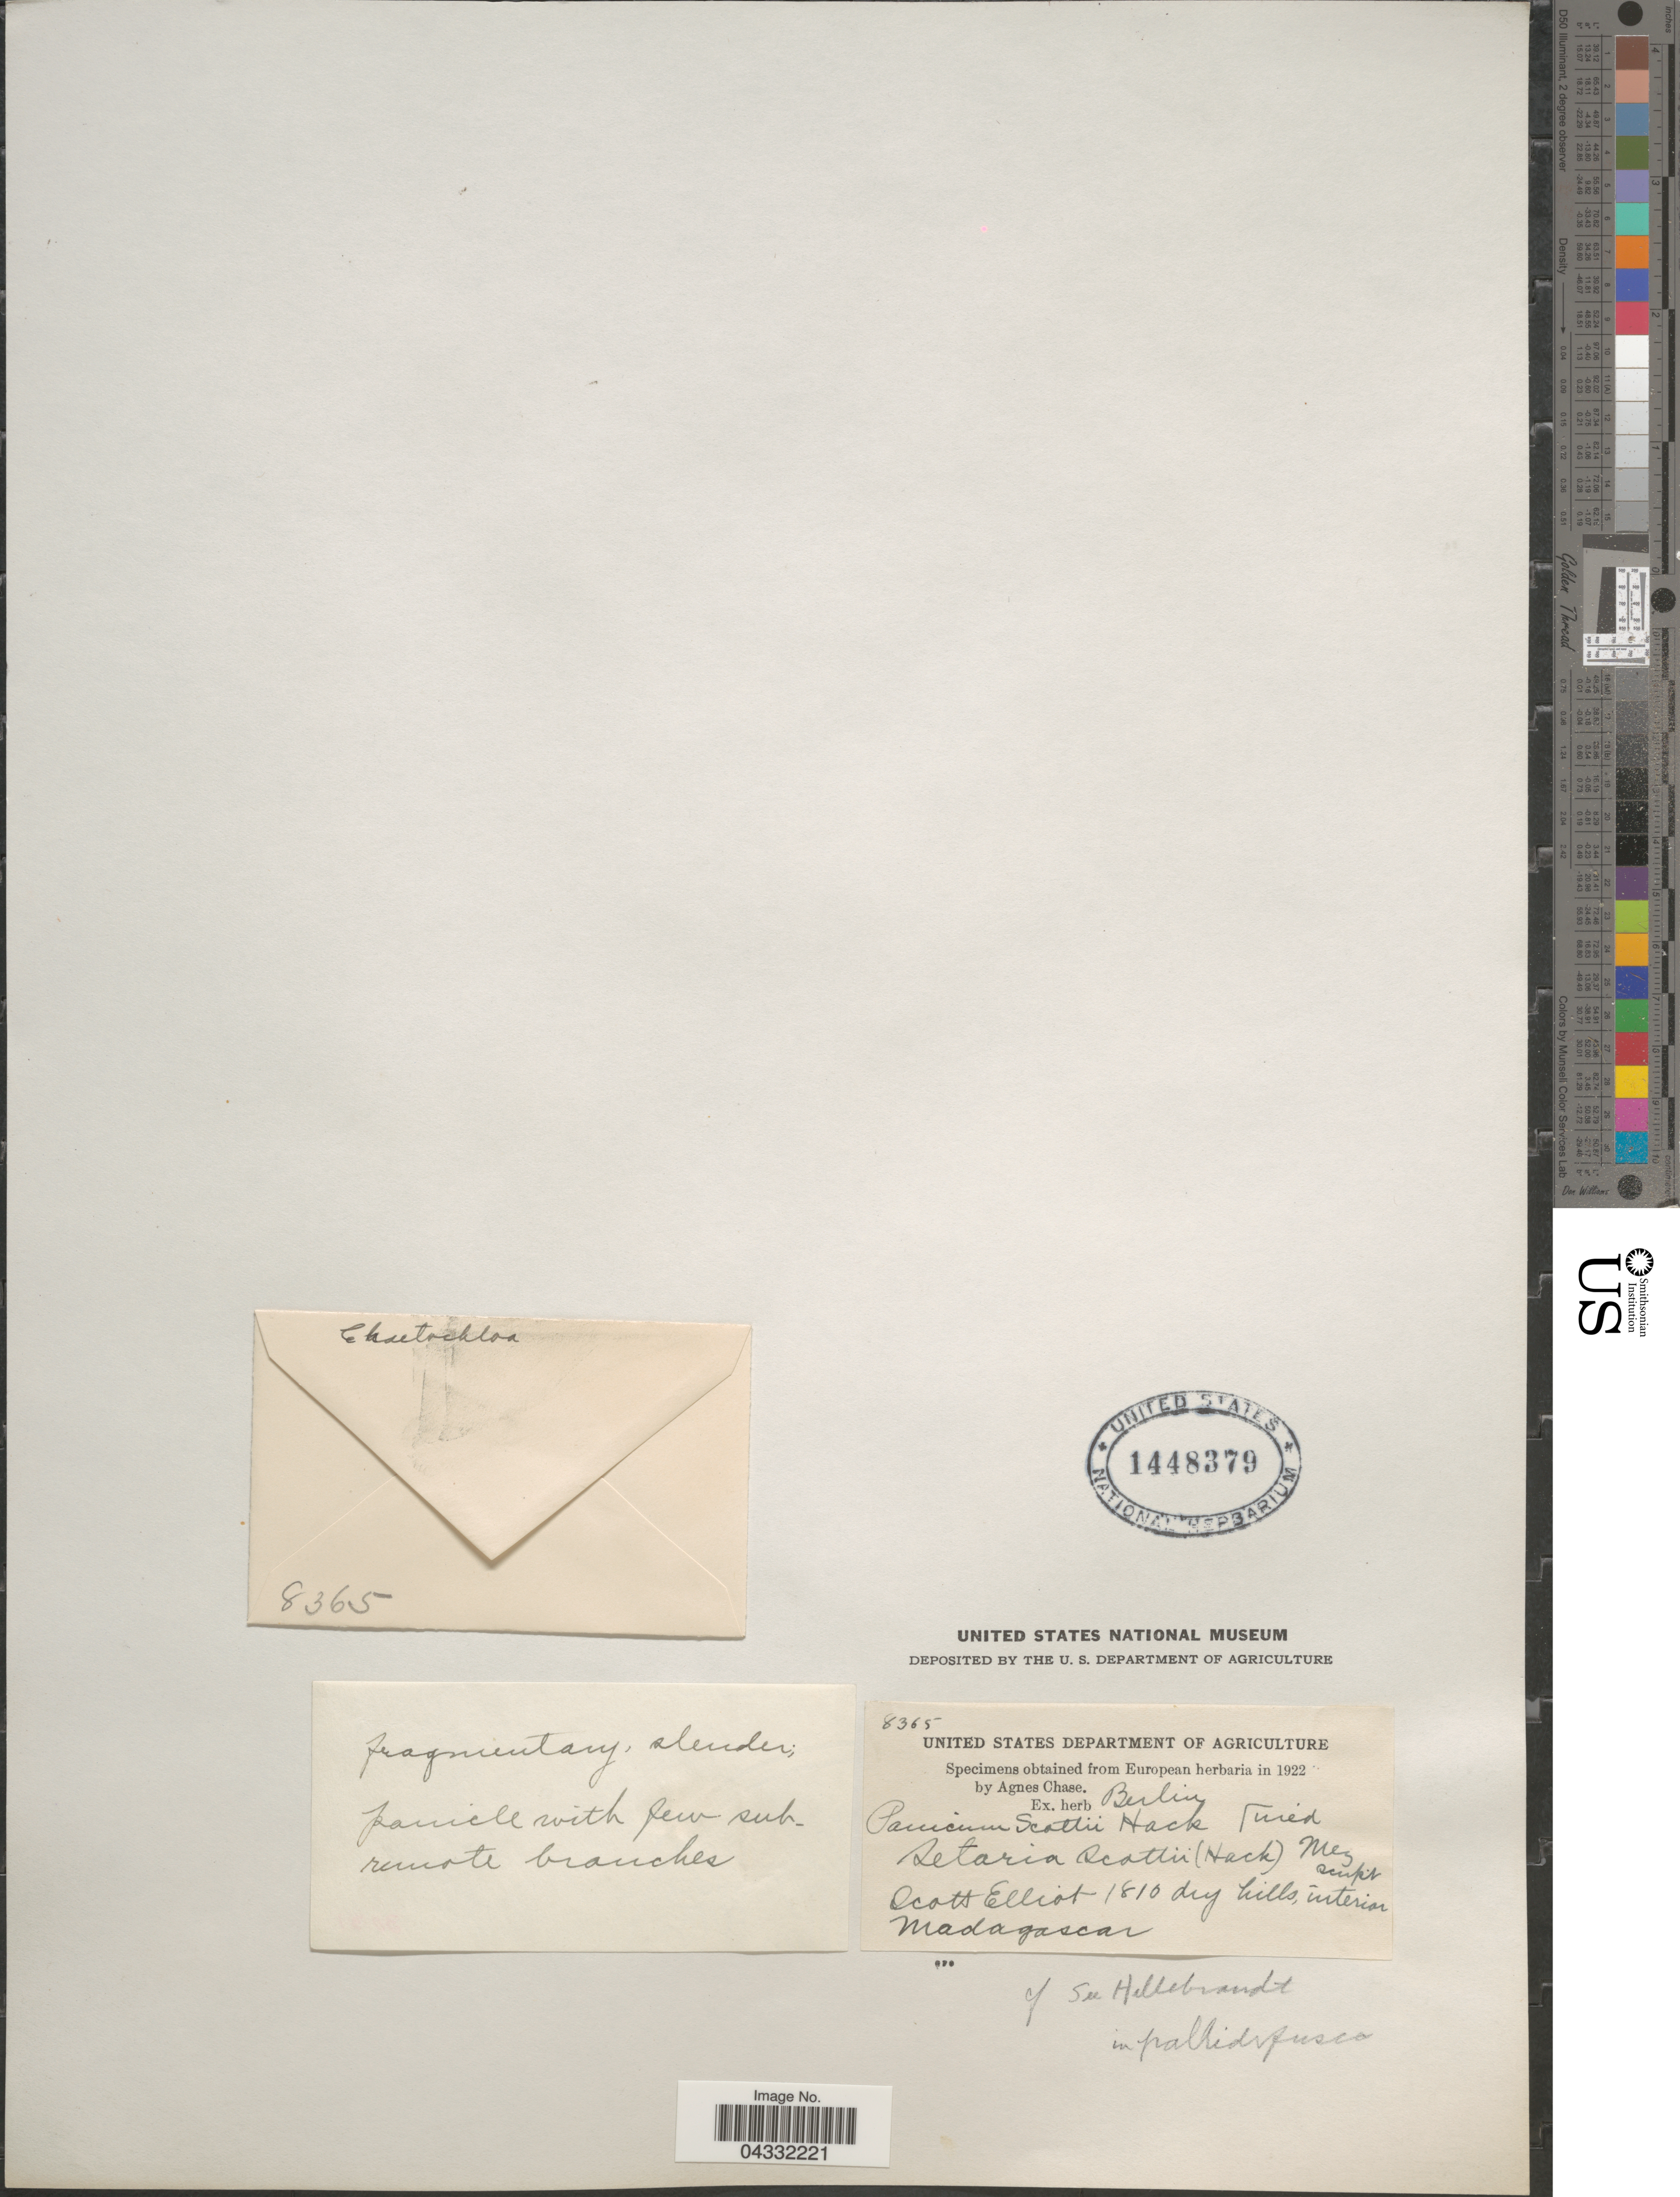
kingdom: Plantae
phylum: Tracheophyta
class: Liliopsida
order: Poales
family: Poaceae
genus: Setaria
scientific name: Setaria sp.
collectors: S. Elliott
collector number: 8365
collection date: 1810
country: Madagascar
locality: Dry hills, interior.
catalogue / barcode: US 1448379